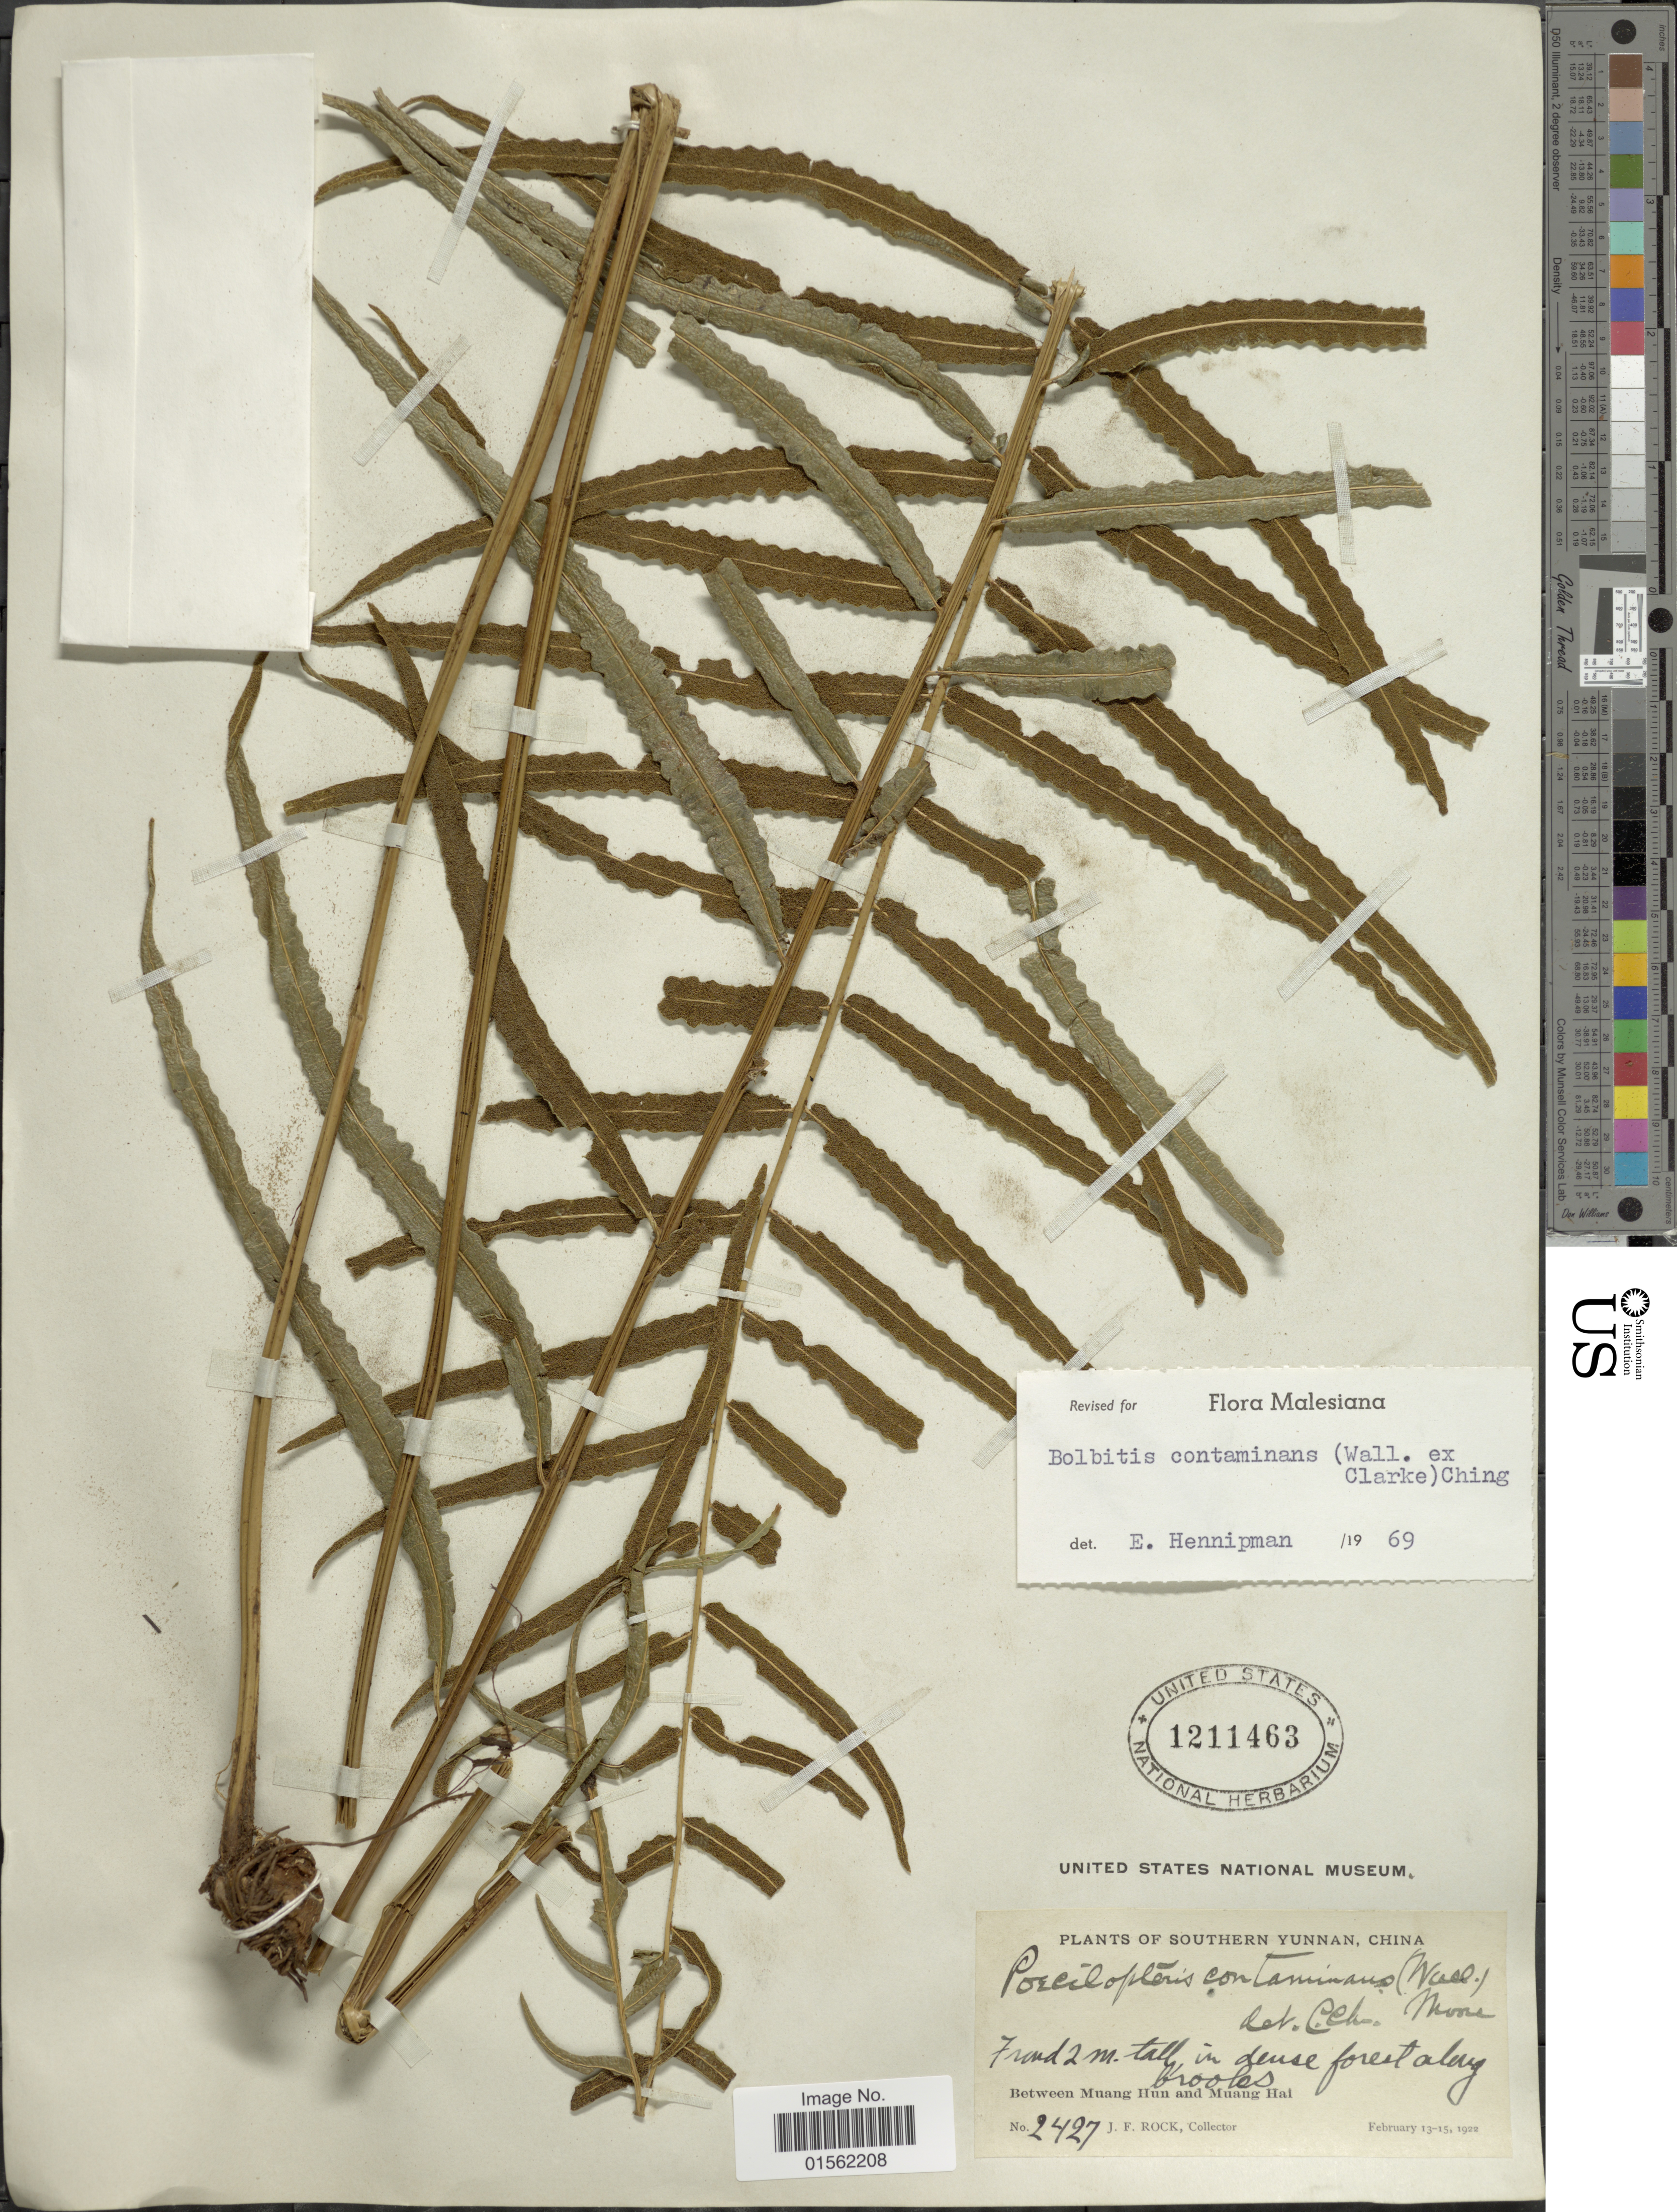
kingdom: Plantae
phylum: Tracheophyta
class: Polypodiopsida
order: Polypodiales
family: Dryopteridaceae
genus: Bolbitis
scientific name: Bolbitis angustipinna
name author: (Hayata) H. Itô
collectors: J. Rock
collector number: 2427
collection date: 1922-02-13/1922-02-15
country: China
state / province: Yunnan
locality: Southern Yunnan, China, in dense forest along brooks, between Muang Hun and Muang Hai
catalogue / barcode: US 1211463